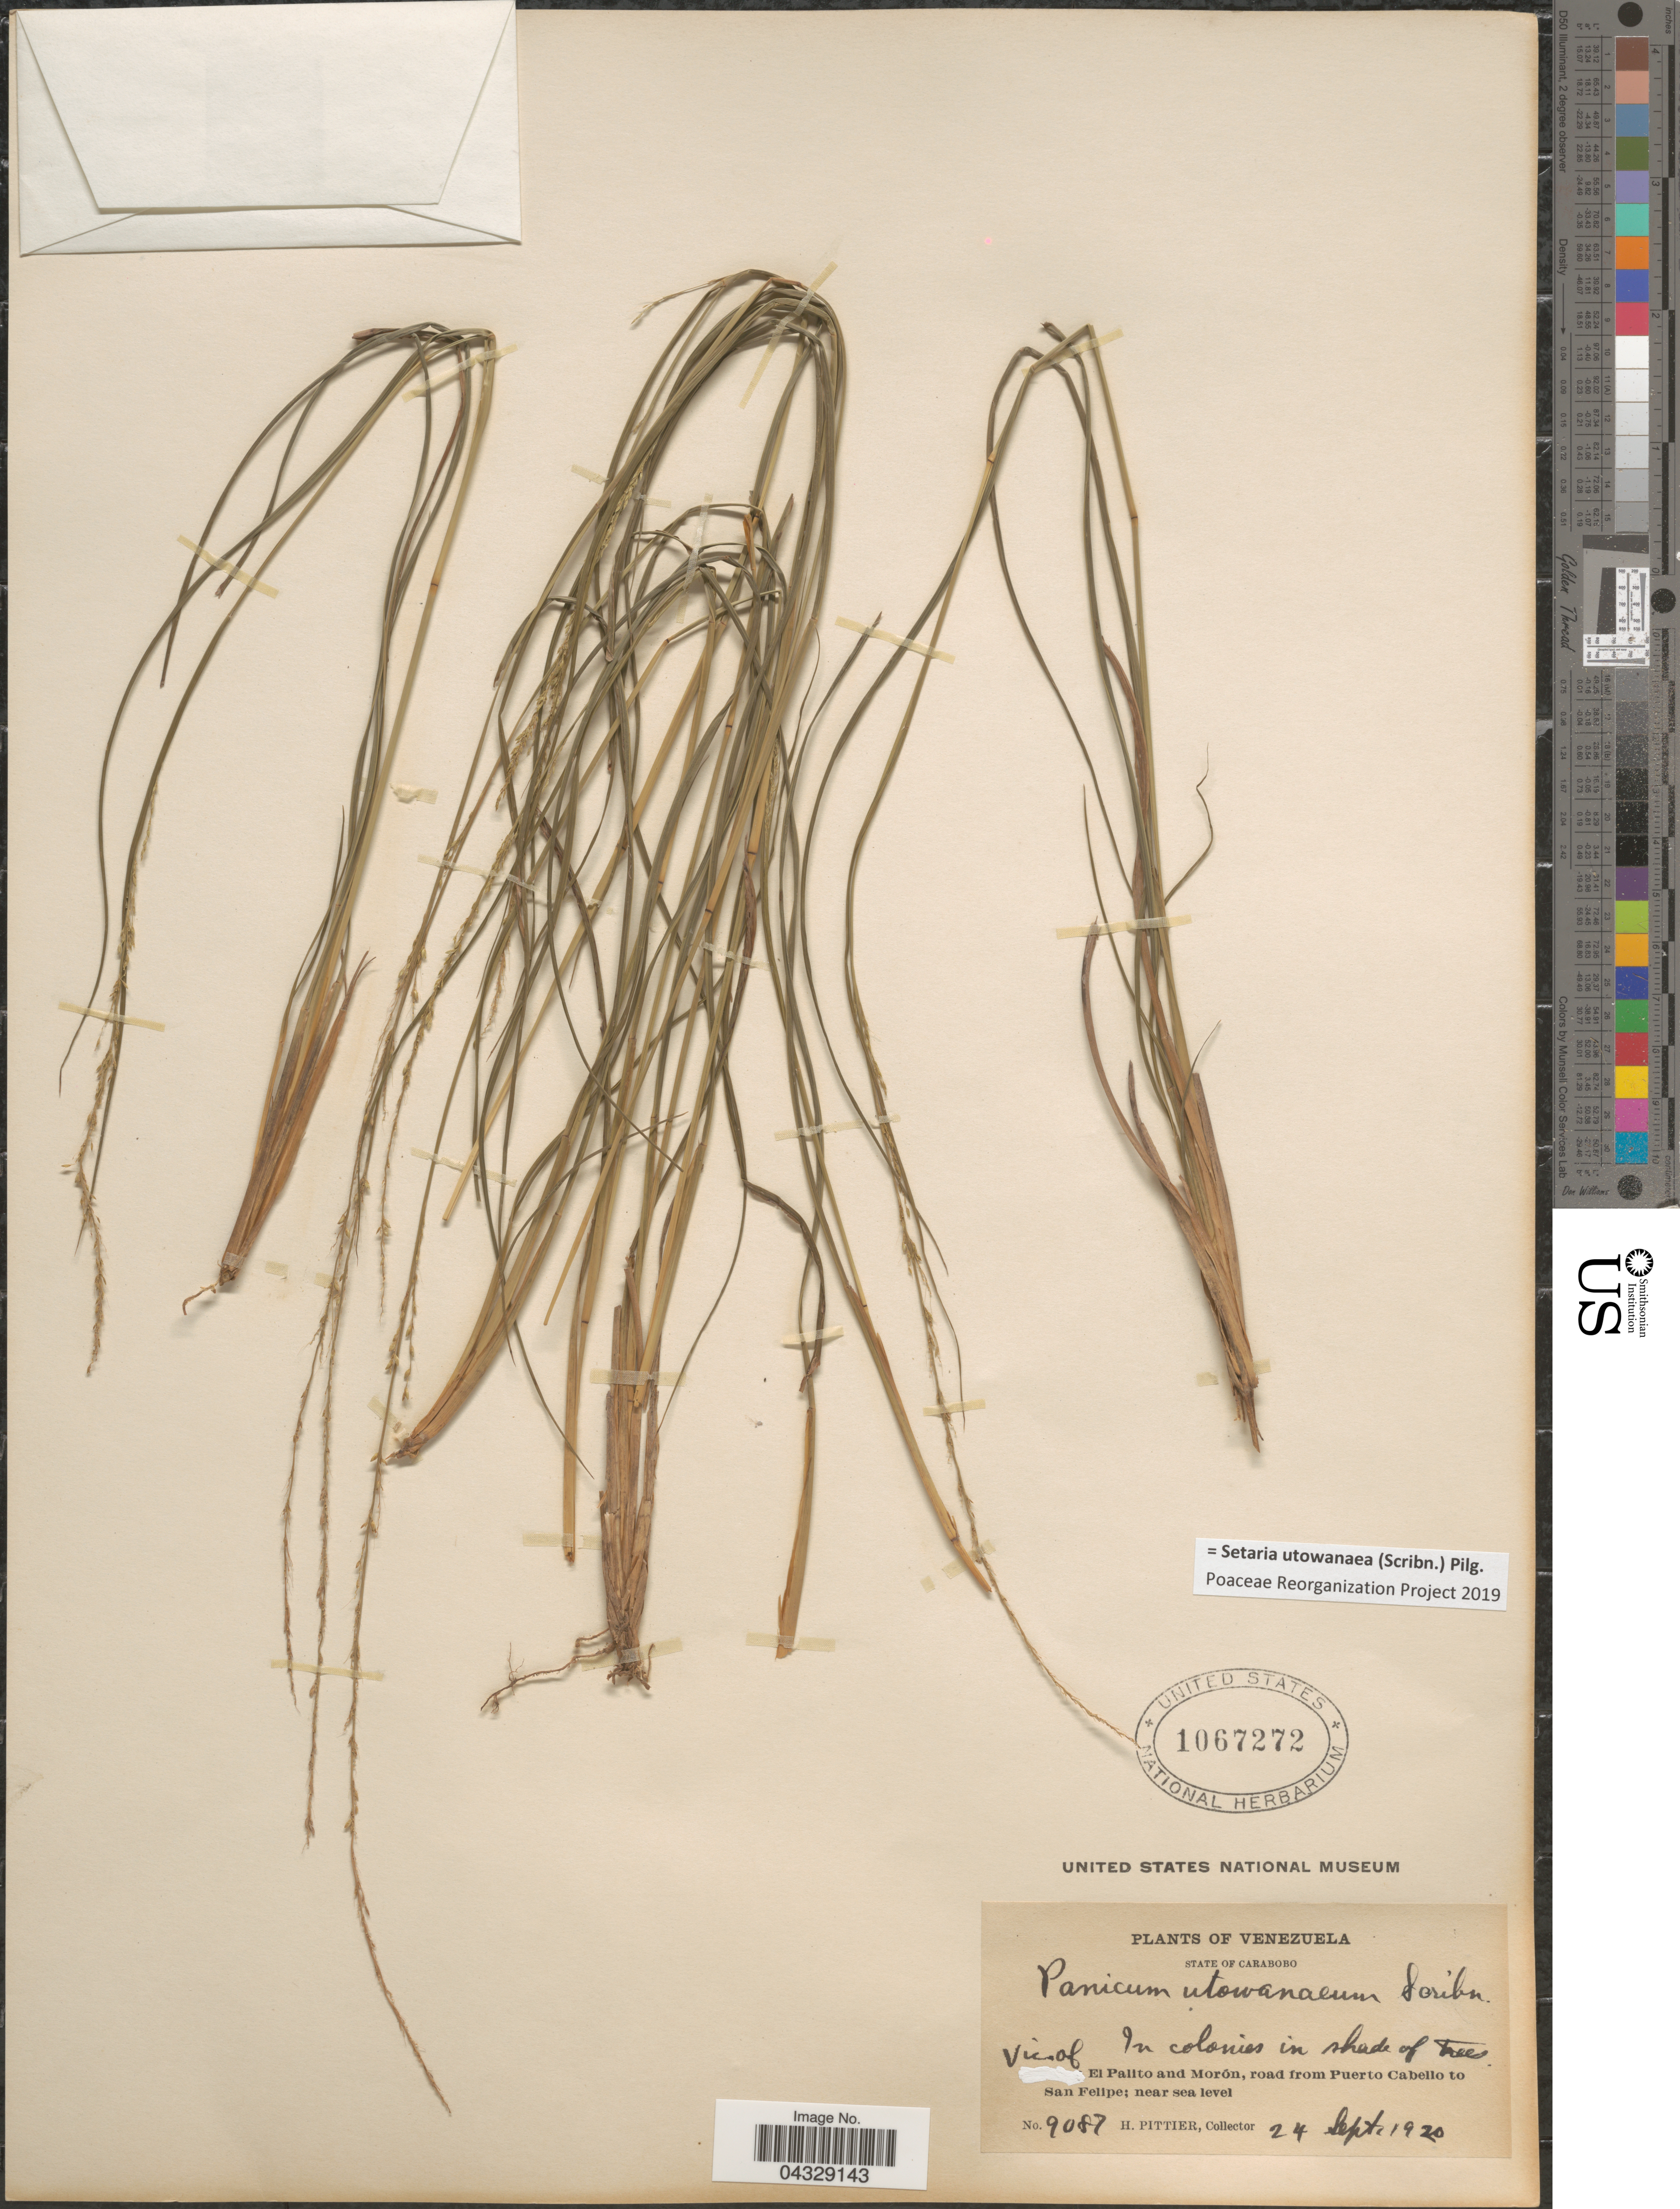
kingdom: Plantae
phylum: Tracheophyta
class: Liliopsida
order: Poales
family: Poaceae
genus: Setaria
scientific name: Setaria utowanaea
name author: (Scribn.) Pilg.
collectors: H. F. Pittier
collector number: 9087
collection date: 1920-09-24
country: Venezuela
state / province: Carabobo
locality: Vic. of El Palito and Morón, road from Puerto Cabello to San Felipe.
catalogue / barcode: US 1067272